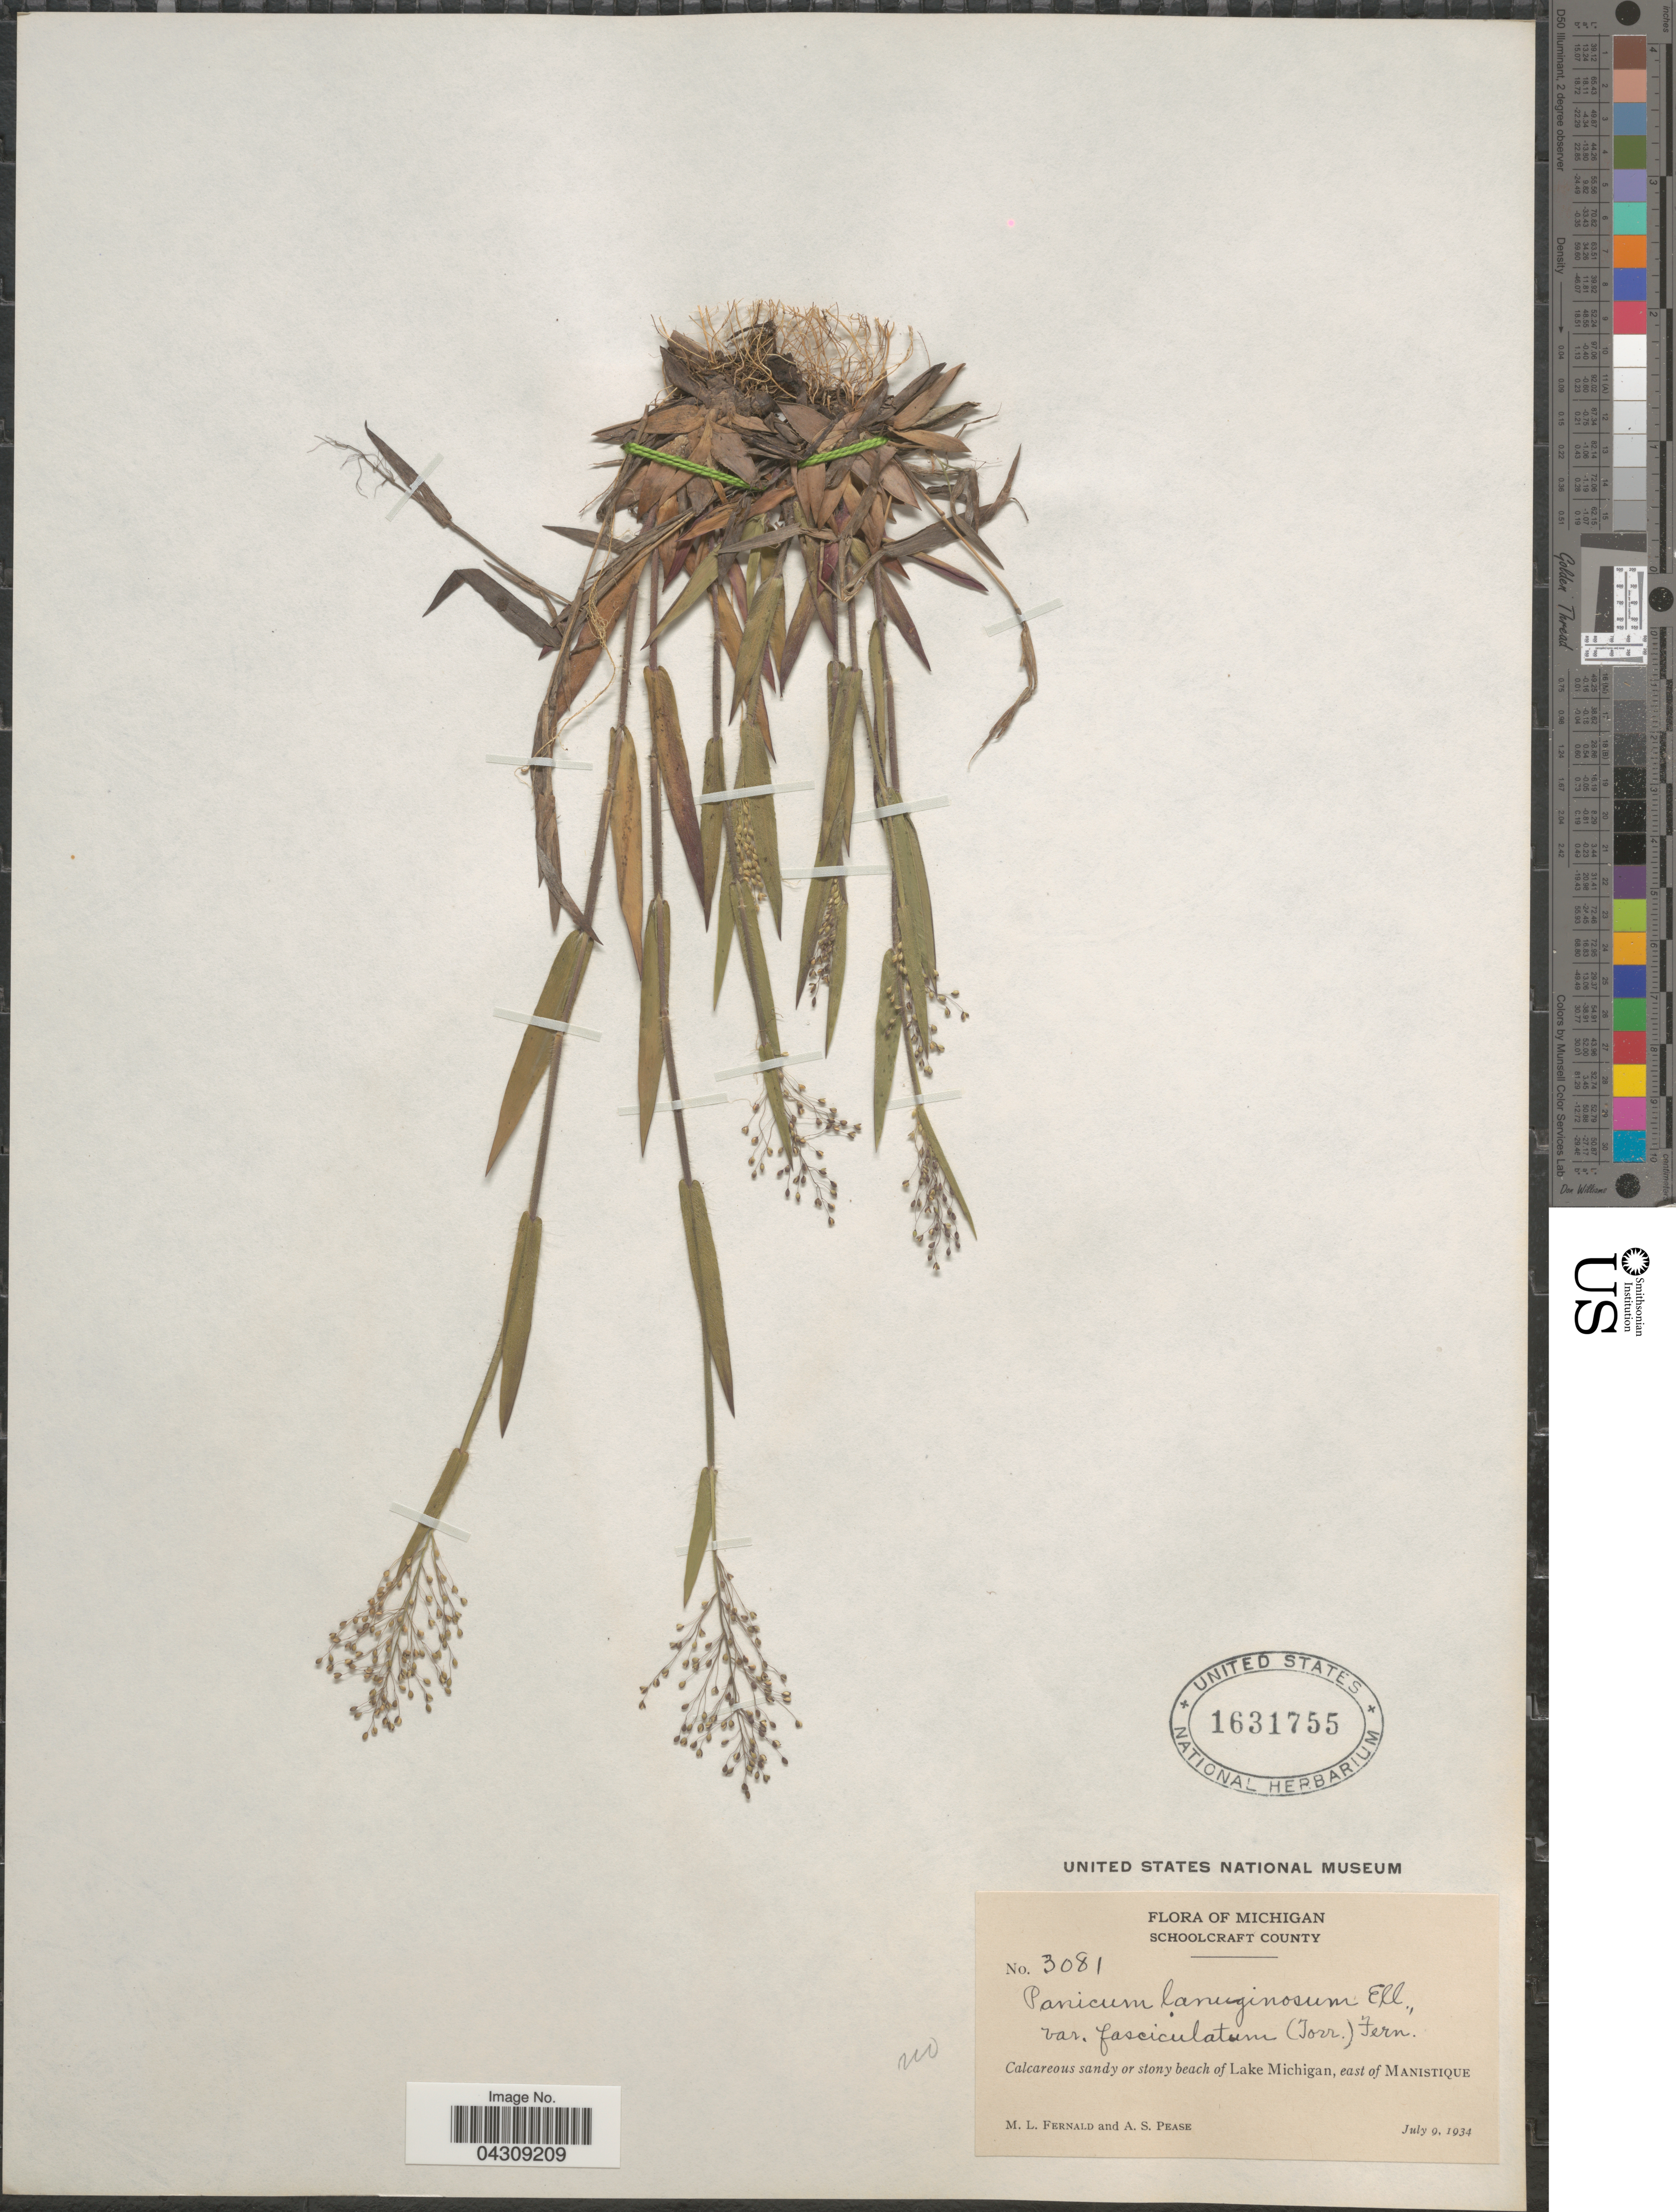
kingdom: Plantae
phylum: Tracheophyta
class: Liliopsida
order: Poales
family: Poaceae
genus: Dichanthelium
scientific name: Dichanthelium acuminatum var. acuminatum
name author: (Sw.) Gould & C.A. Clark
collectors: M. L. Fernald & A. S. Pease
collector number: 3081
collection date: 1934-07-09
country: United States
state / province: Michigan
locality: Schoolcraft County. Calcareous sandy or stony beach of Lake Michigan, east of Manistique.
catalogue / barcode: US 1631755